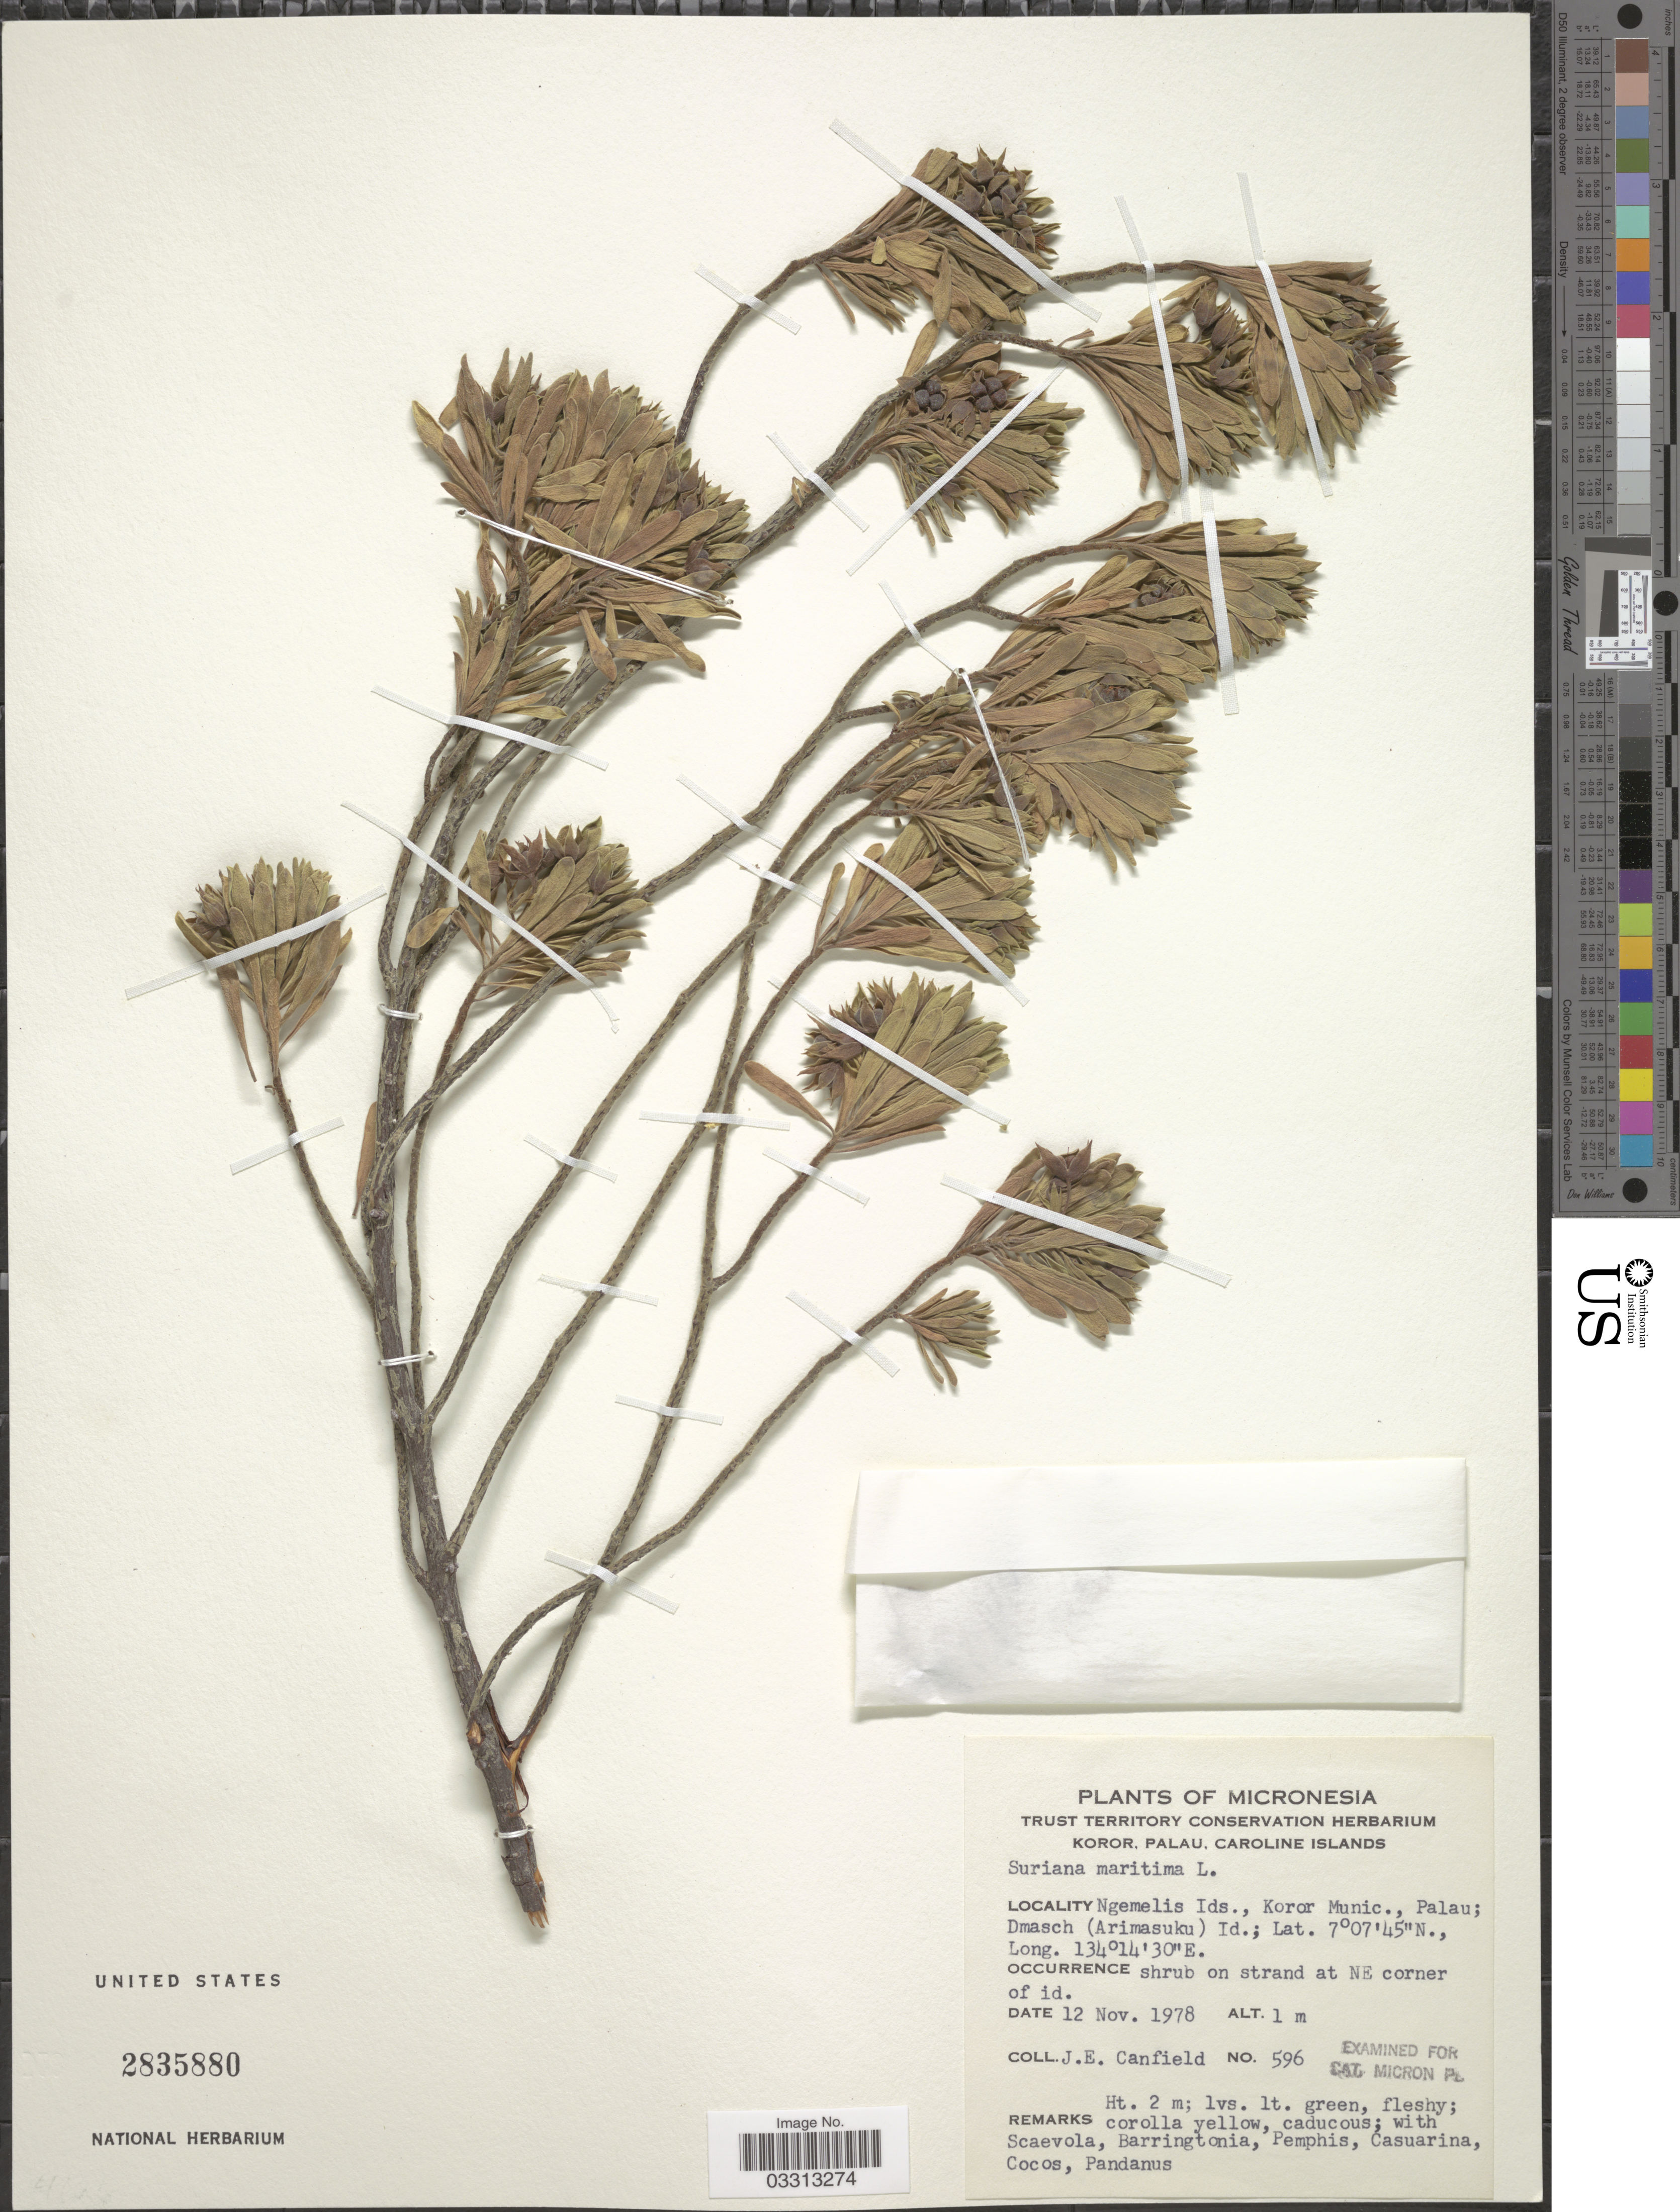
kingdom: Plantae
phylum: Tracheophyta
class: Magnoliopsida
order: Fabales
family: Surianaceae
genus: Suriana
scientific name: Suriana maritima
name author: L.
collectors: J. E. Canfield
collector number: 596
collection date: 1978-11-12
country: Palau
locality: Micronesia. Ngemelis Ids., Koror Munic., Palau; Dmasch (Arimasuku) Id.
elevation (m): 1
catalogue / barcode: US 2835880